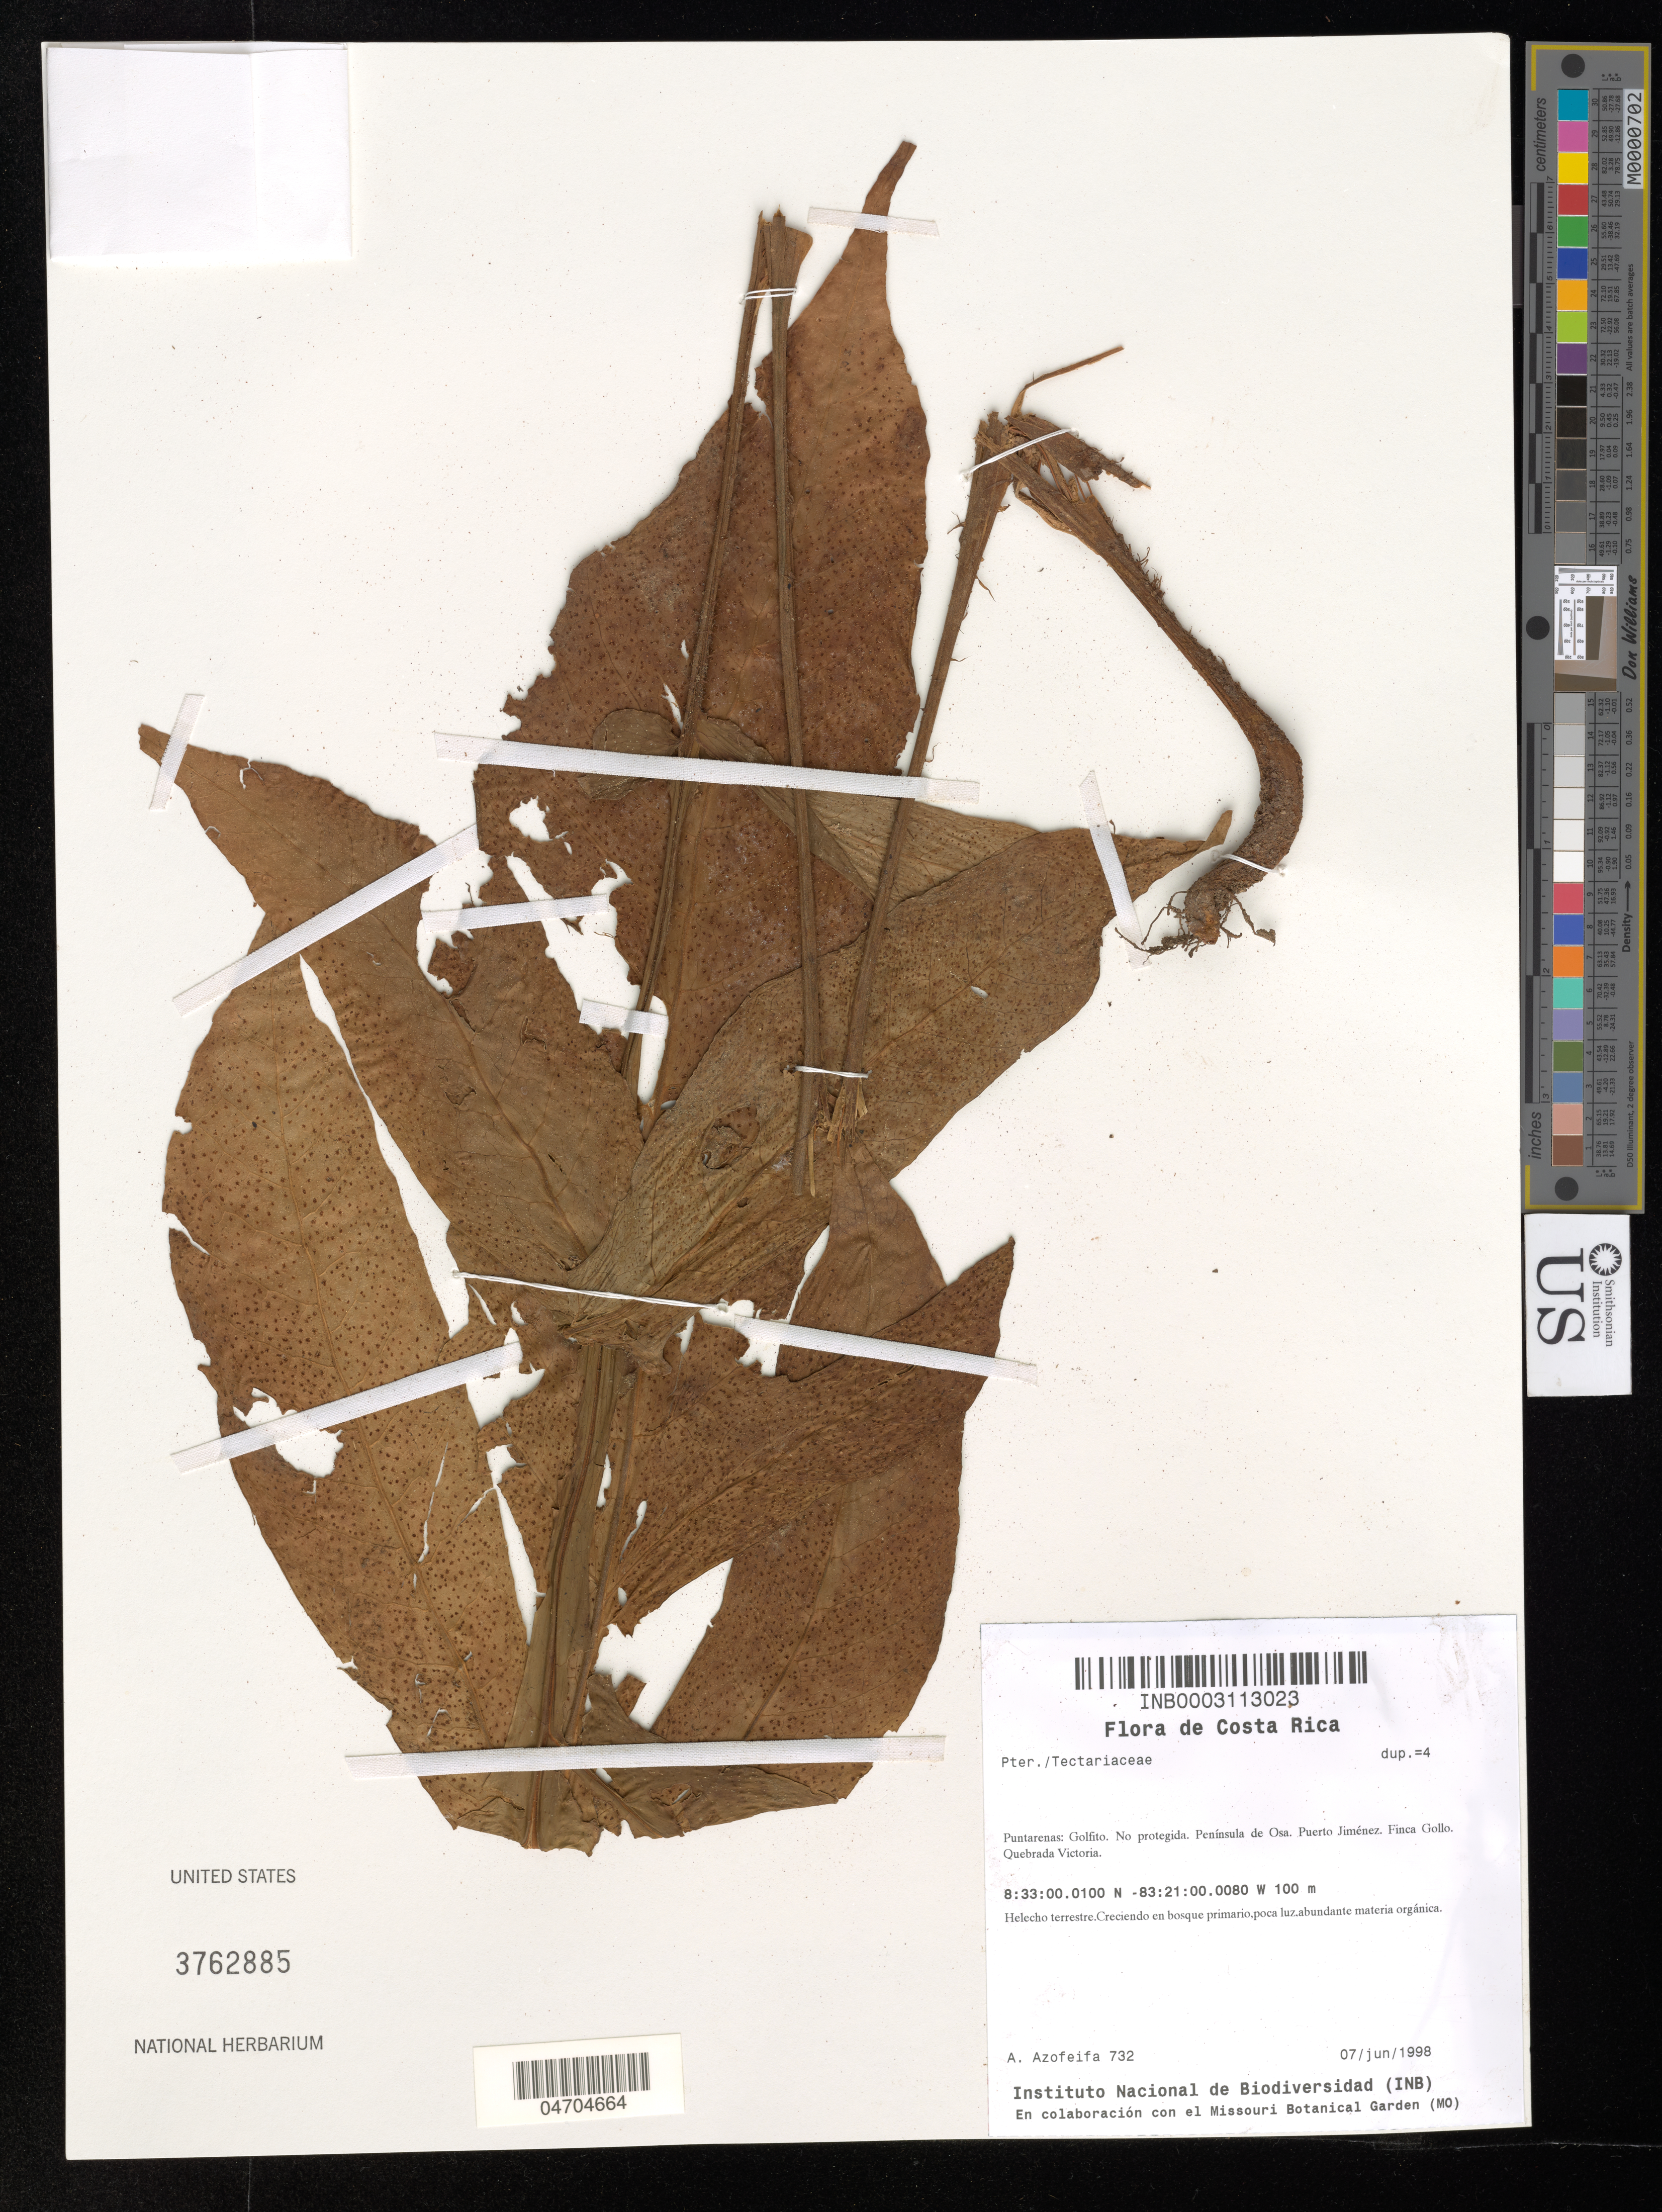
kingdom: Plantae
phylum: Tracheophyta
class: Polypodiopsida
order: Polypodiales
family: Tectariaceae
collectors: A. Azofeifa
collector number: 732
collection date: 1998-06-07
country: Costa Rica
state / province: Puntarenas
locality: Golfito. No protegida. Península de Osa. Puerto Jiménez. Finca Gollo. Quebrada Victoria.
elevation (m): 100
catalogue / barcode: US 3762885